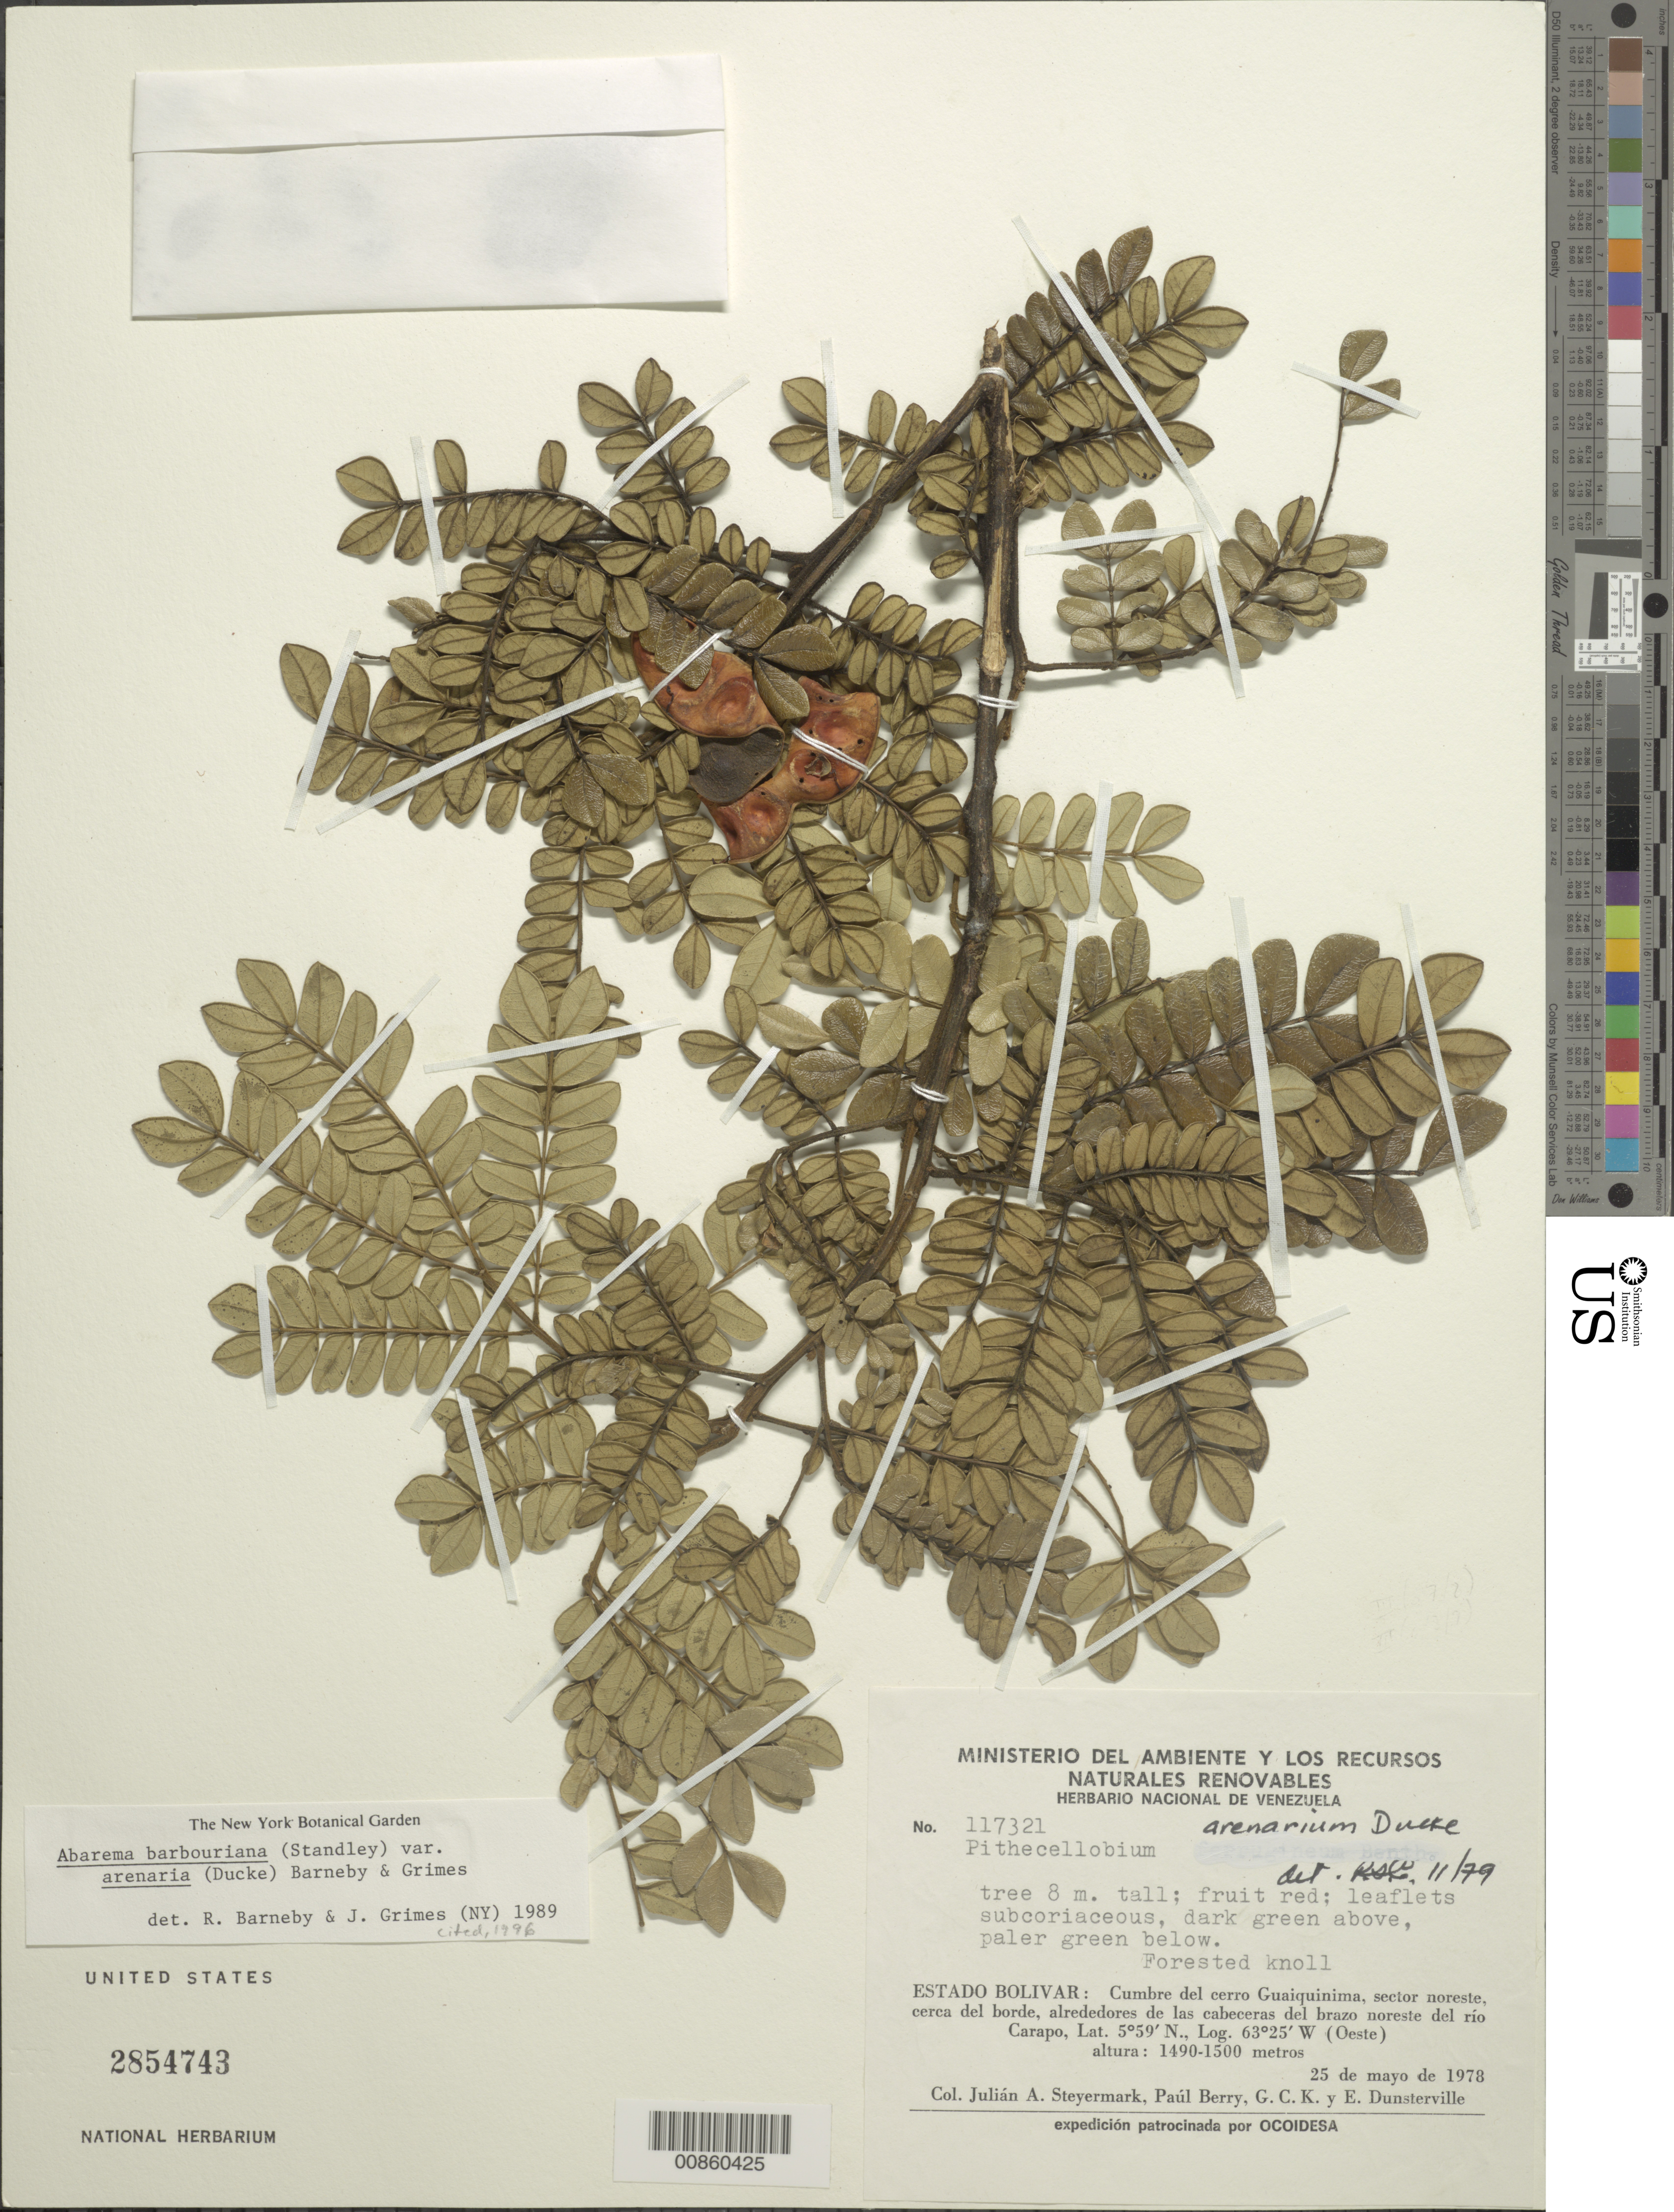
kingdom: Plantae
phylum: Tracheophyta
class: Magnoliopsida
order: Fabales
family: Fabaceae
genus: Abarema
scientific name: Abarema barbouriana var. arenaria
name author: (Ducke) Barneby & J.W. Grimes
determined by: Barneby, R. C.; Grimes, J. W.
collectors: J. Steyermark, P. Berry, G. C. K. Dunsterville & E. Dunsterville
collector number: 117321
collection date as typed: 25-May-78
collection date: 1978-05-25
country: Venezuela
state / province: Bolívar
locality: Cerro Guaiquinima; sector noreste, cerca del borde, alrededores de las cabeceras del brazo noreste del río Carapo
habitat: Forested knoll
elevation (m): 1490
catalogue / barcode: US 2854743